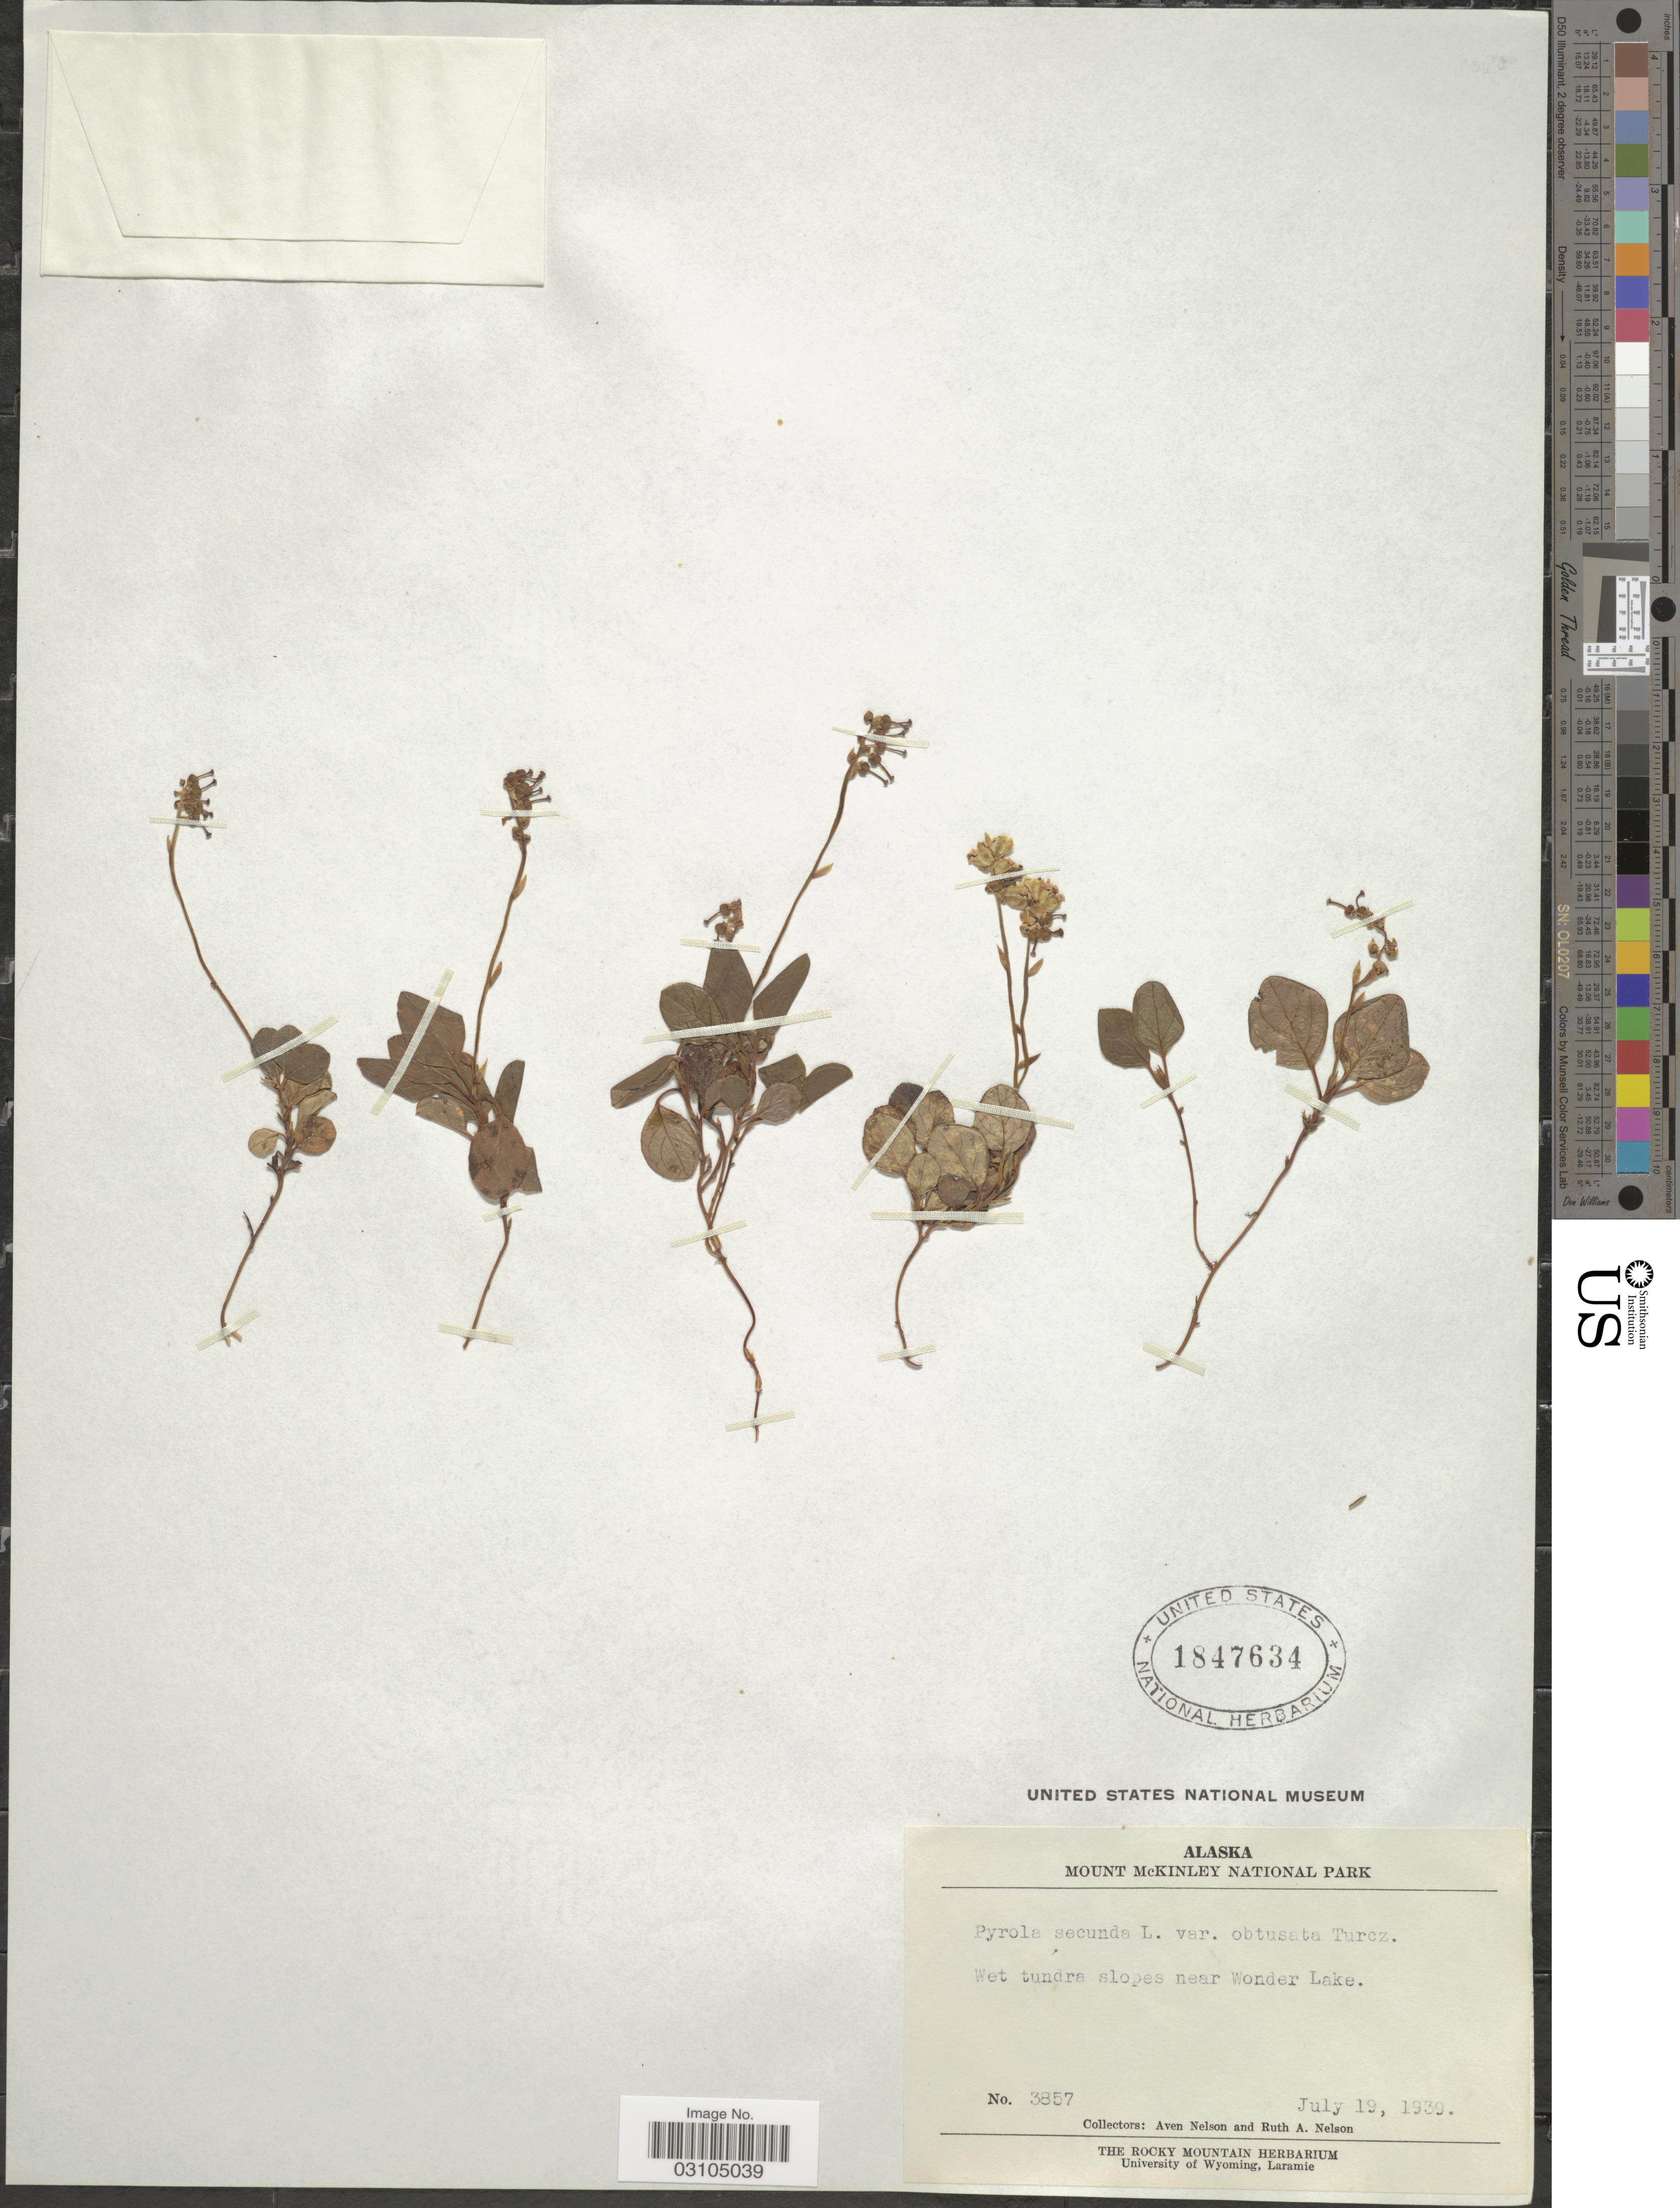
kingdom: Plantae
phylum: Tracheophyta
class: Magnoliopsida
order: Ericales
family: Ericaceae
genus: Orthilia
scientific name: Orthilia secunda var. obtusata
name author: (Turcz.) House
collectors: A. Nelson & R. A. Nelson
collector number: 3857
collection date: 1939-07-19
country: United States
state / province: Alaska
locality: Mount McKinley National Park, Wet tundra slopes near Wonder Lake.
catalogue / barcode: US 1847634